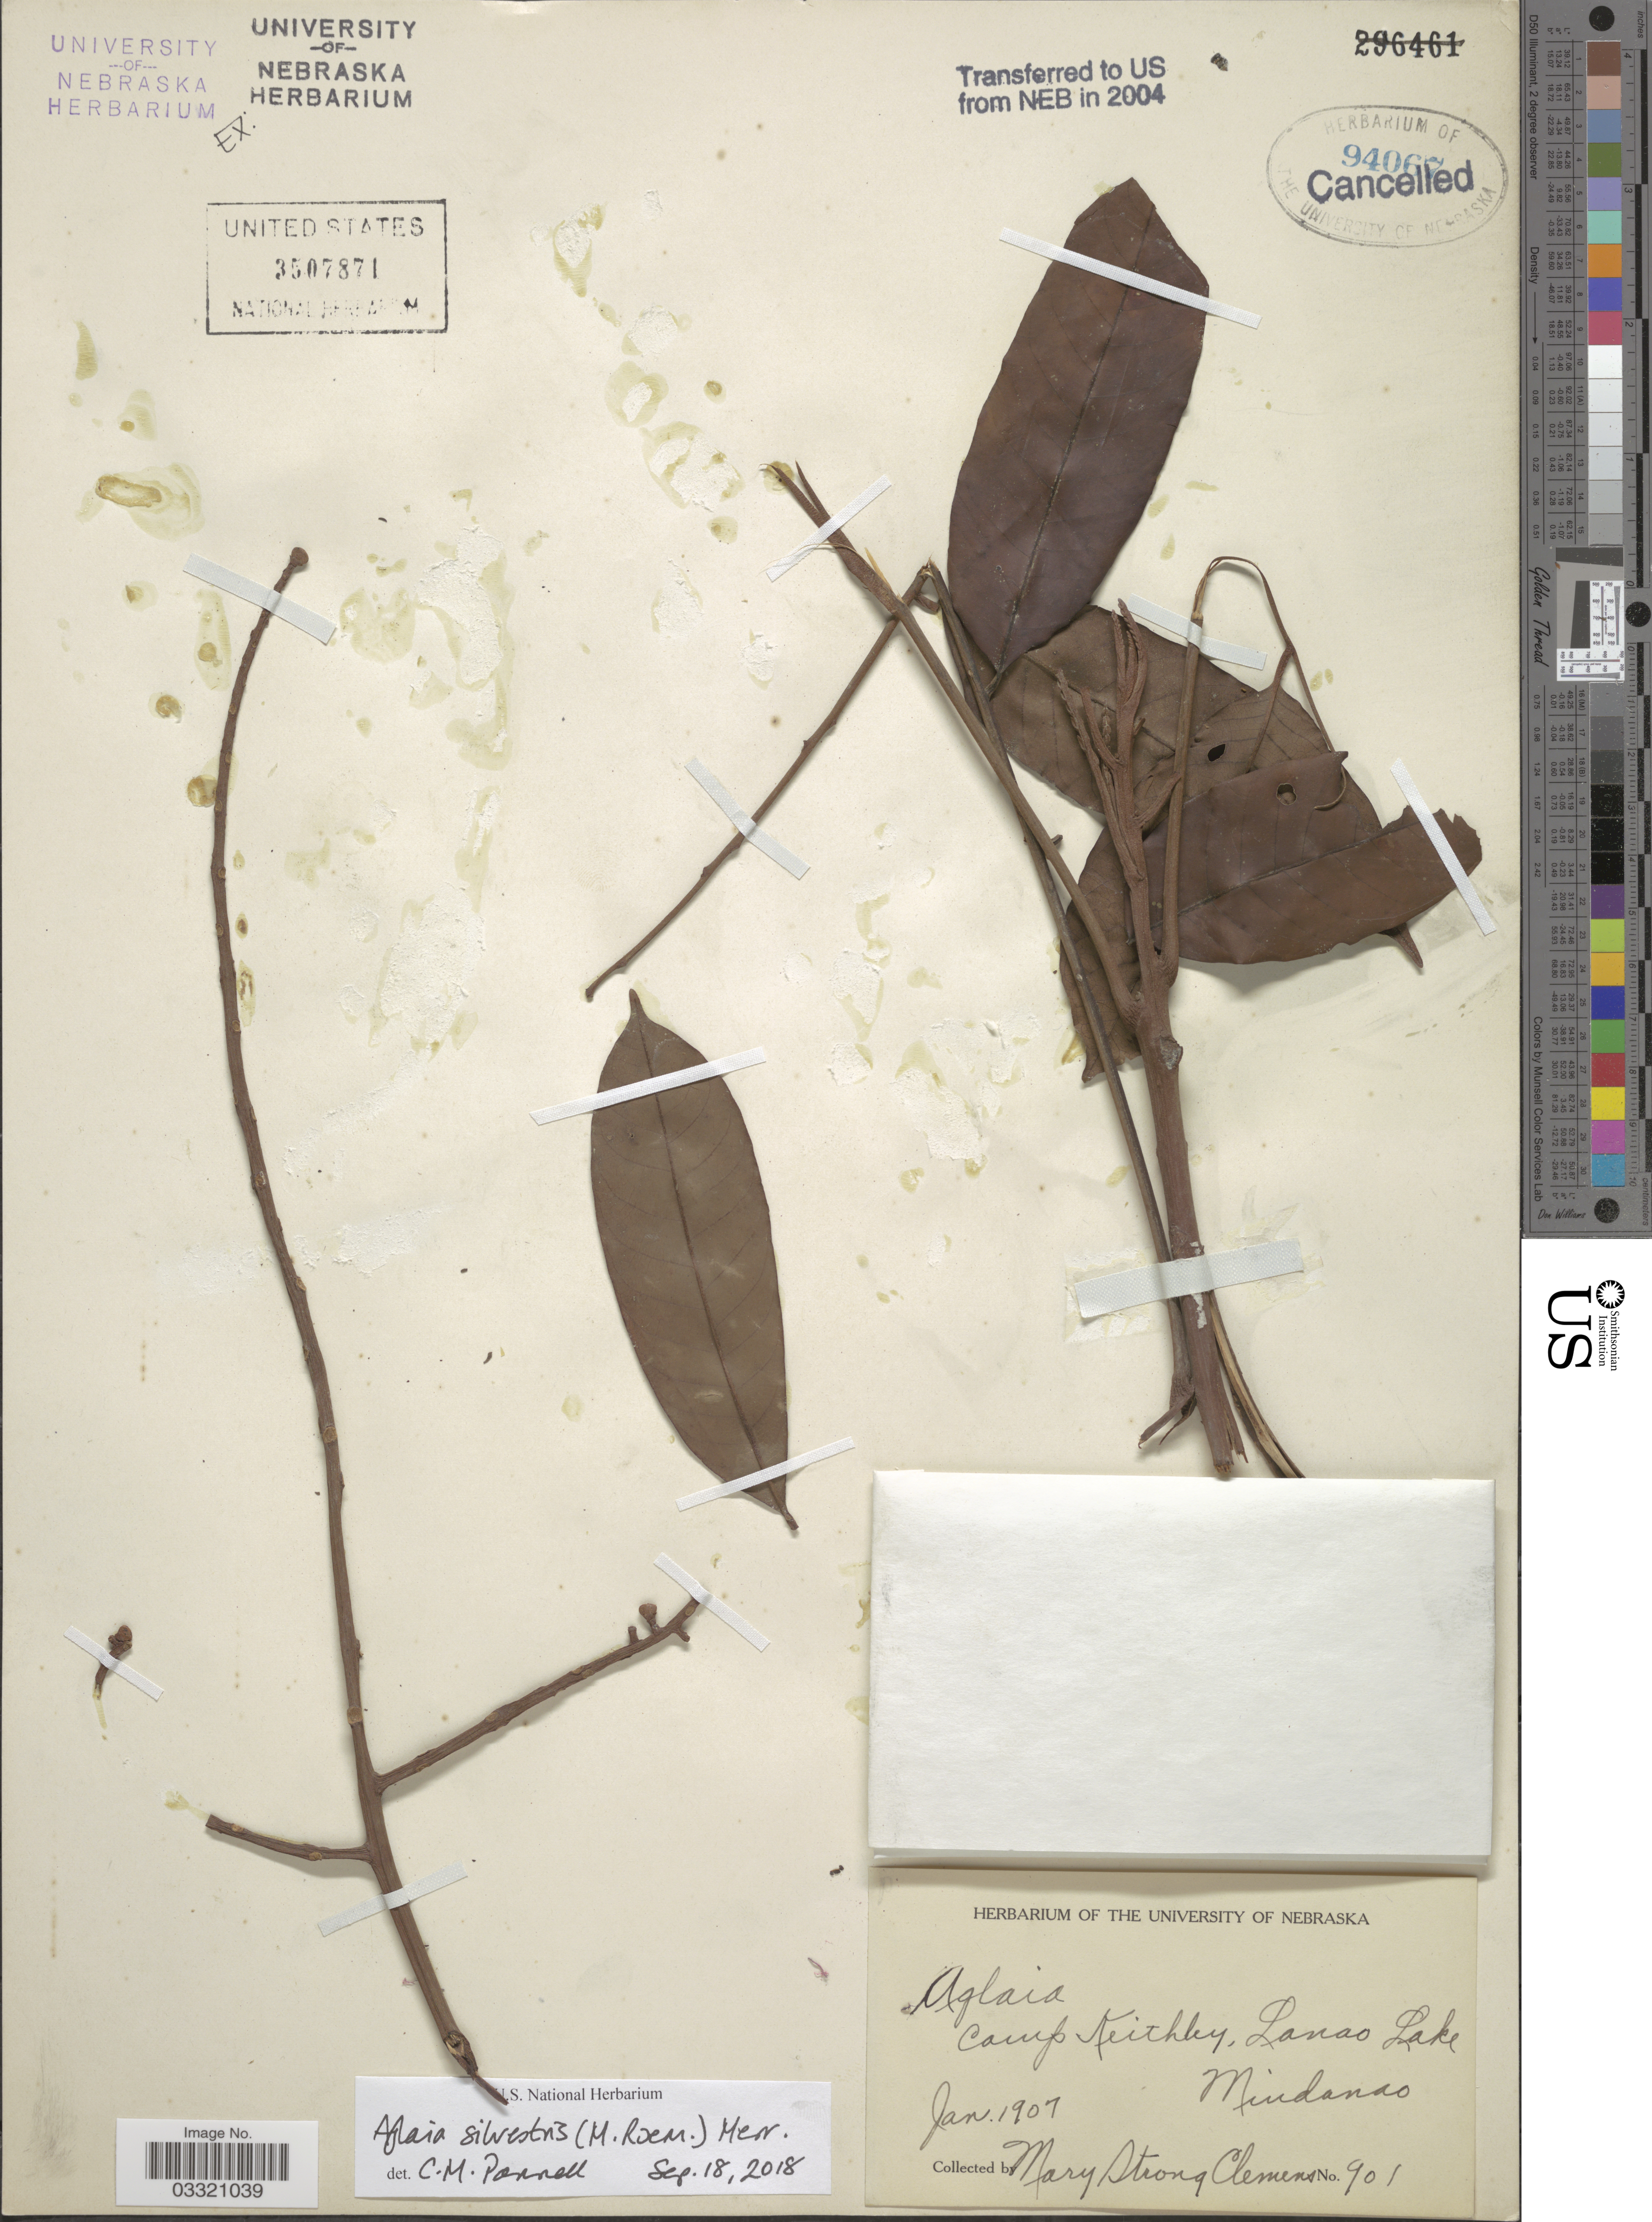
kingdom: Plantae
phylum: Tracheophyta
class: Magnoliopsida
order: Sapindales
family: Meliaceae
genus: Aglaia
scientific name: Aglaia silvestris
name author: (M. Roem.) Merr.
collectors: M. S. Clemens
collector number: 901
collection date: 1907-01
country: Philippines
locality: Camp Keithley, Lanao Lake. Mindanao.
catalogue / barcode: US 3507871